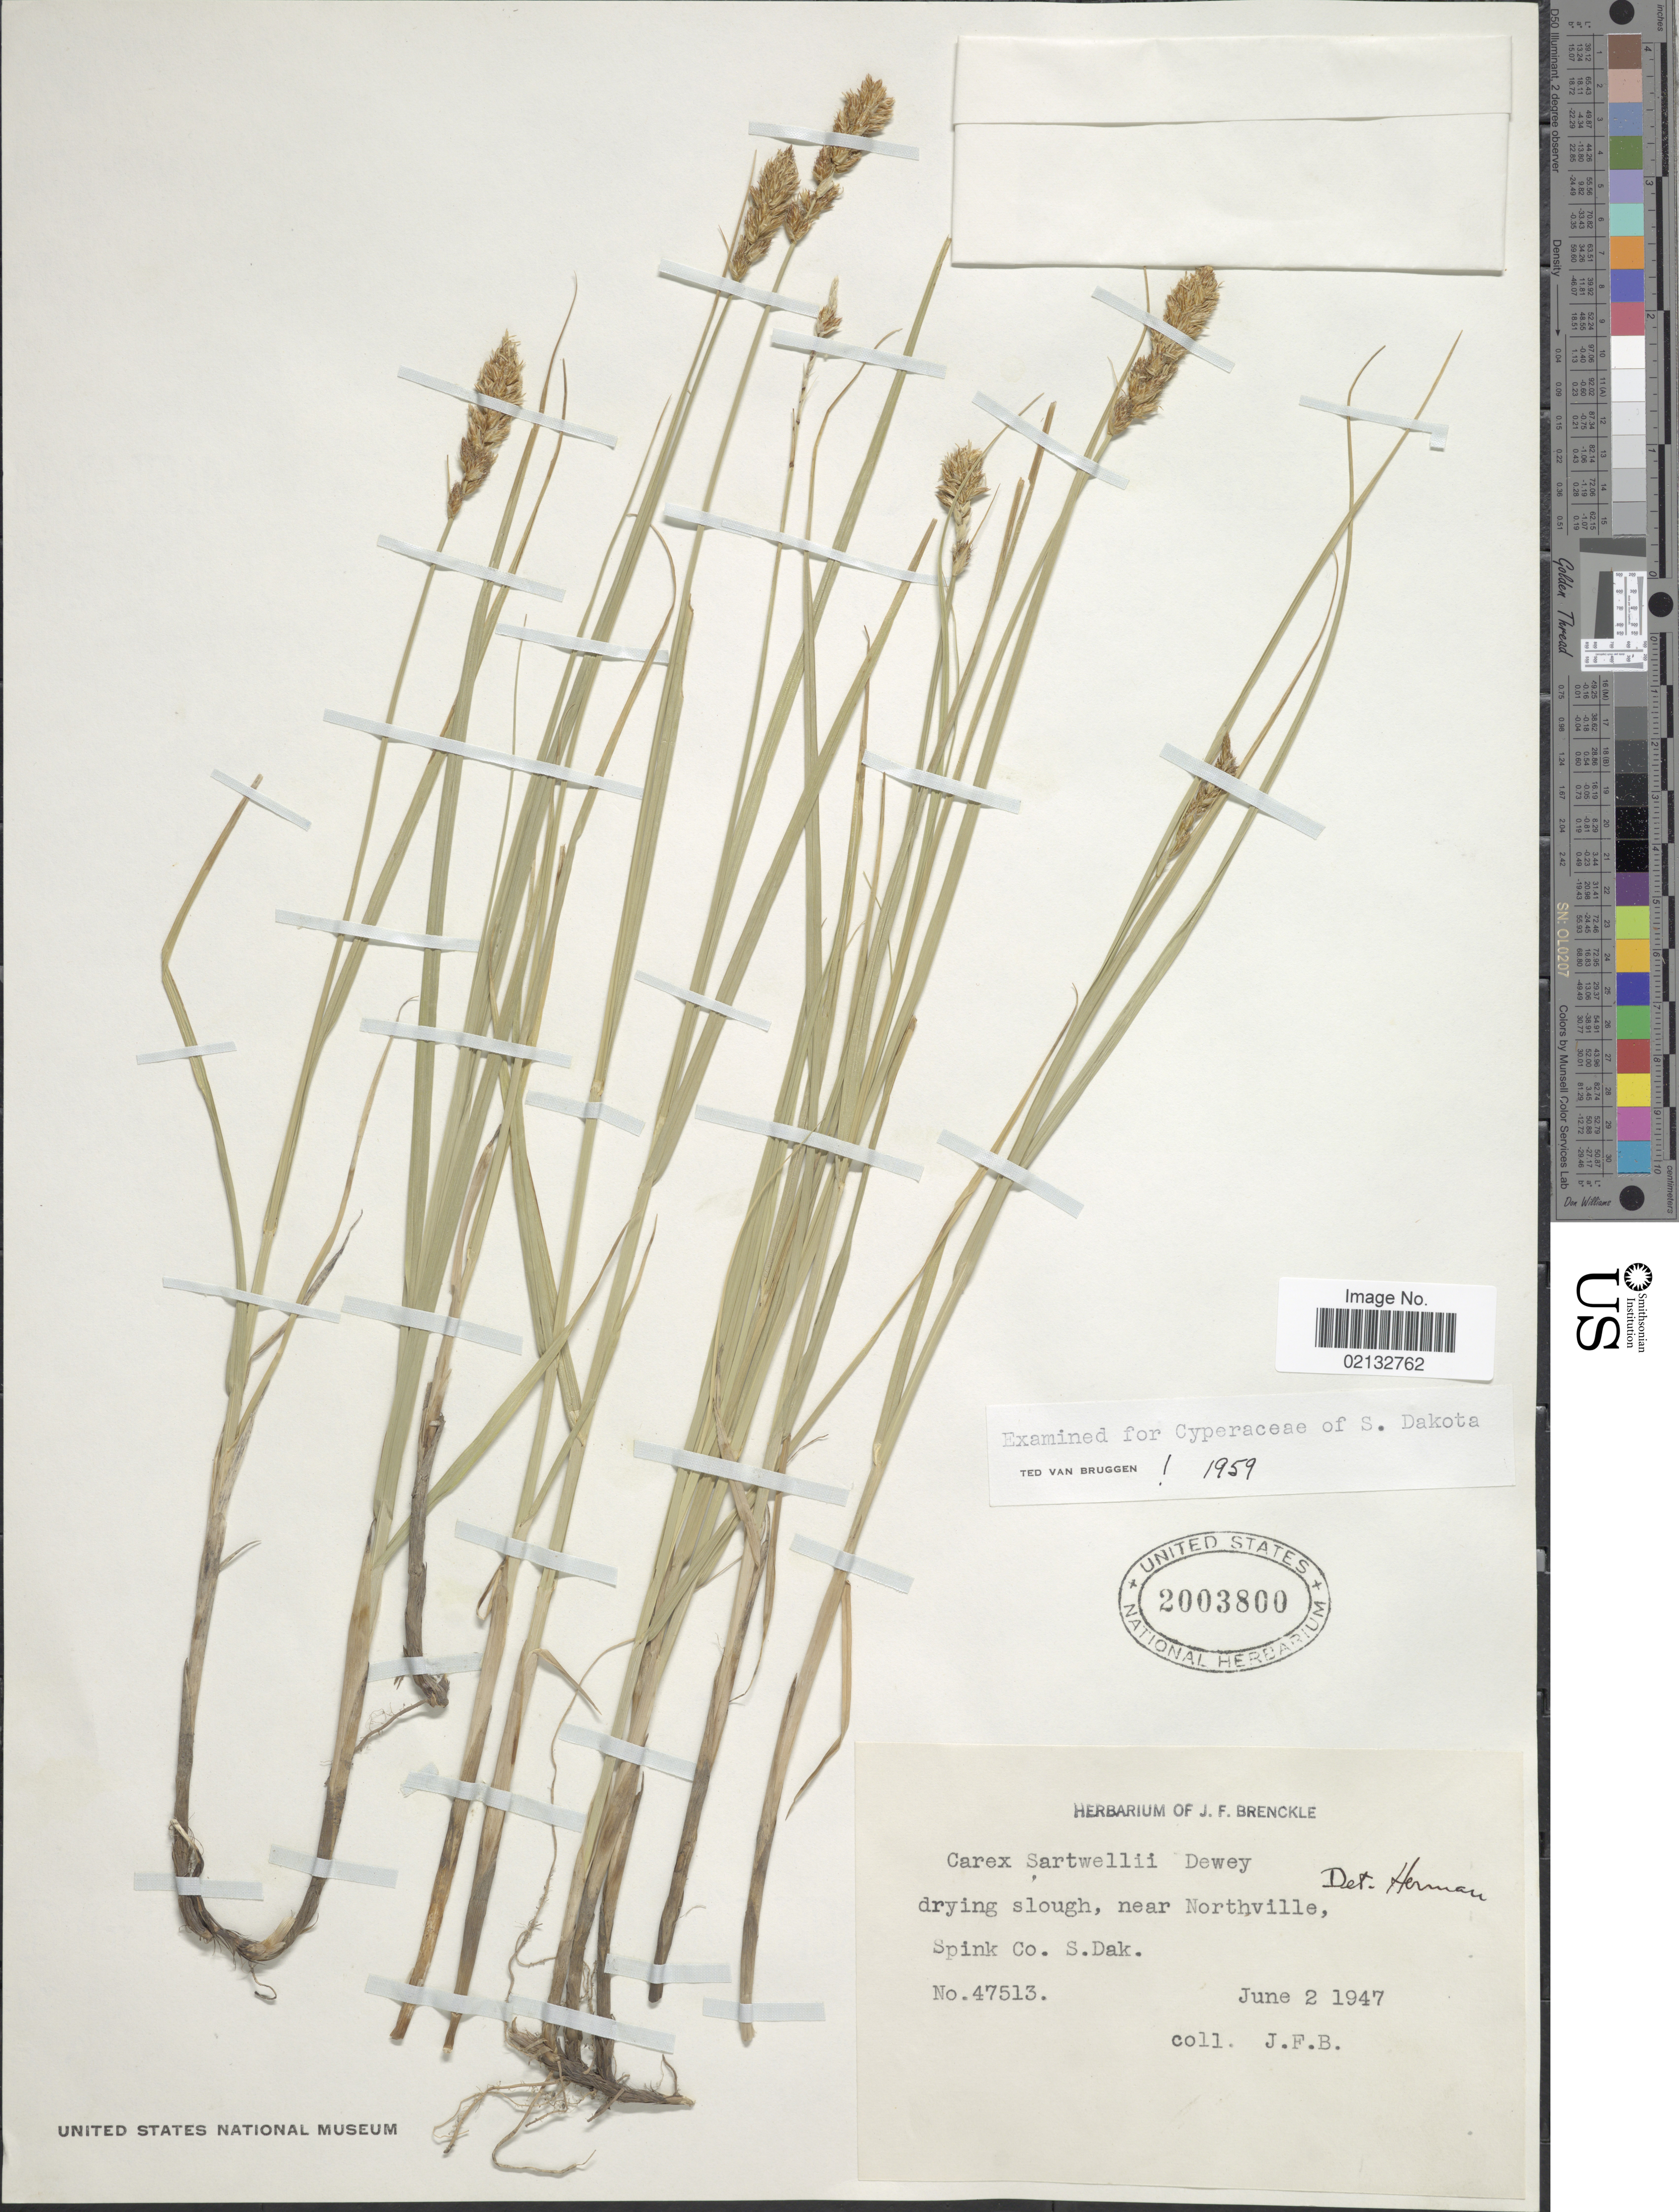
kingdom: Plantae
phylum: Tracheophyta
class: Liliopsida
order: Poales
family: Cyperaceae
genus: Carex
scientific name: Carex sartwellii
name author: Dewey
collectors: J. Brenckle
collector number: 47513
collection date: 1947-06-02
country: United States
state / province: South Dakota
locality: Near Northville, Spink Co.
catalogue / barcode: US 2003800